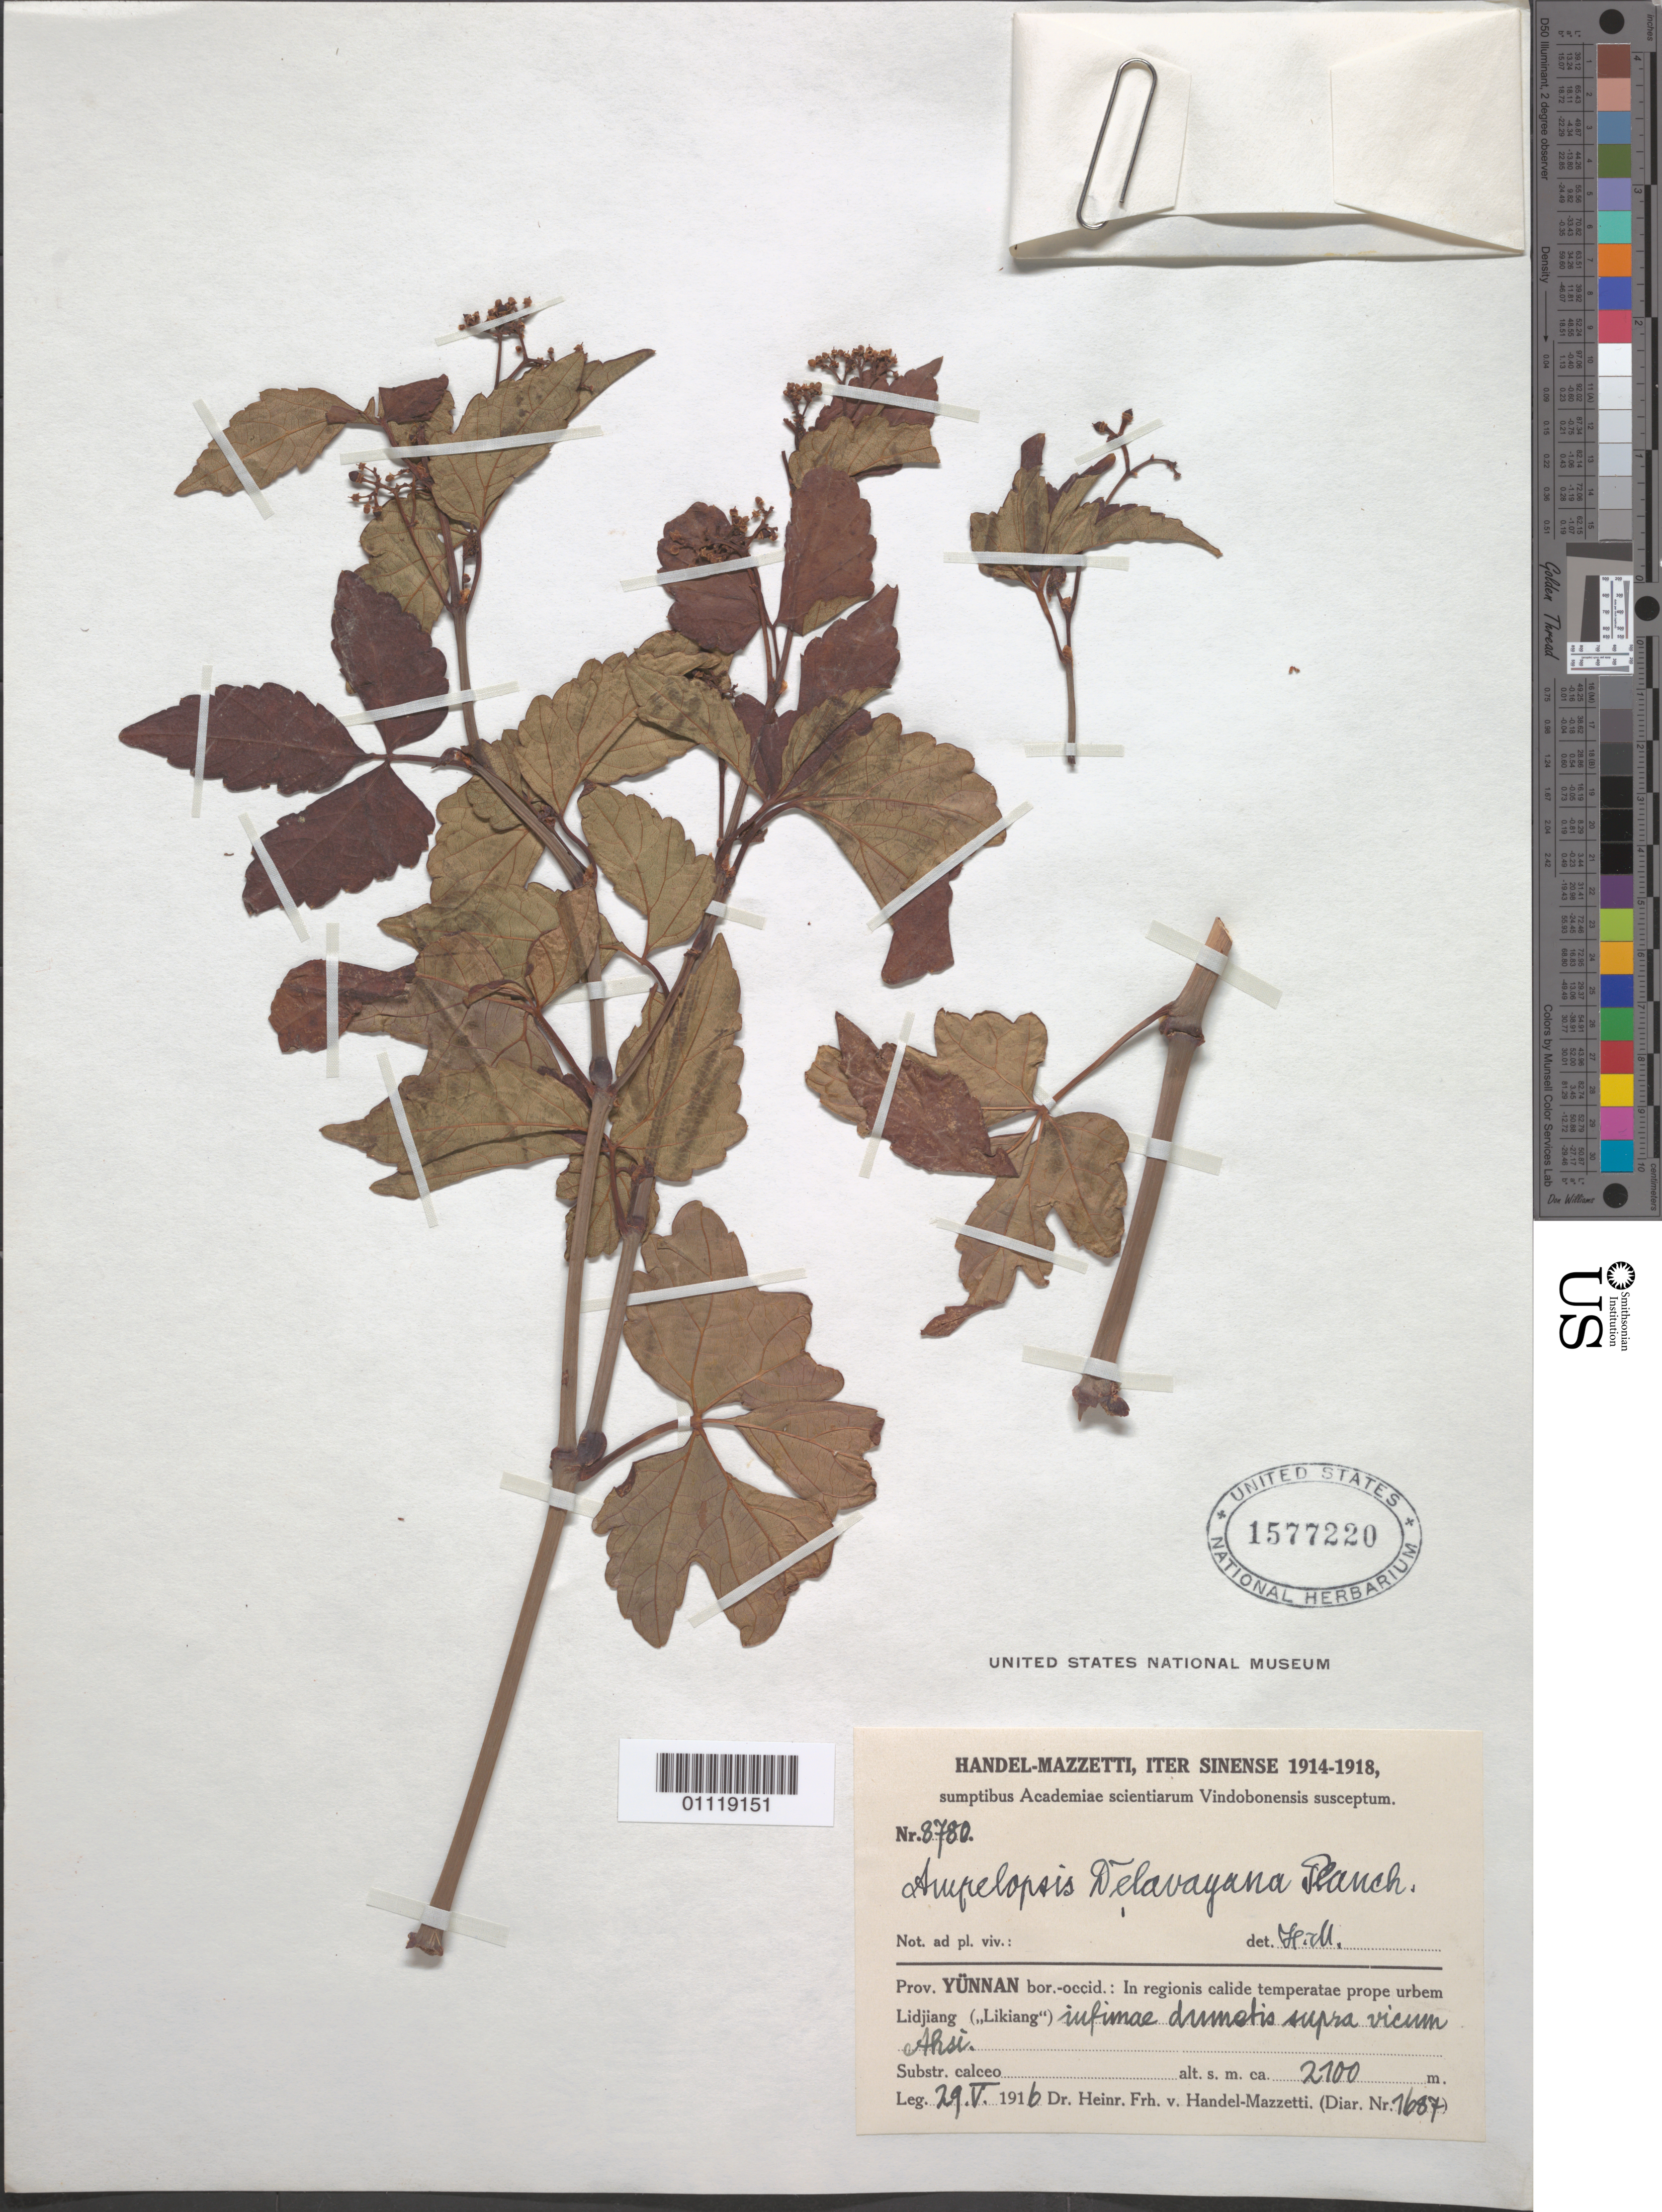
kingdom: Plantae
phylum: Tracheophyta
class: Magnoliopsida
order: Vitales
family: Vitaceae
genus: Ampelopsis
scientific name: Ampelopsis delavayana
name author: Planch.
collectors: H. Handel-Mazzetti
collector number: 8780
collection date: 1916-05-29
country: China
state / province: Yunnan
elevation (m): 2100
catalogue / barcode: US 1577220